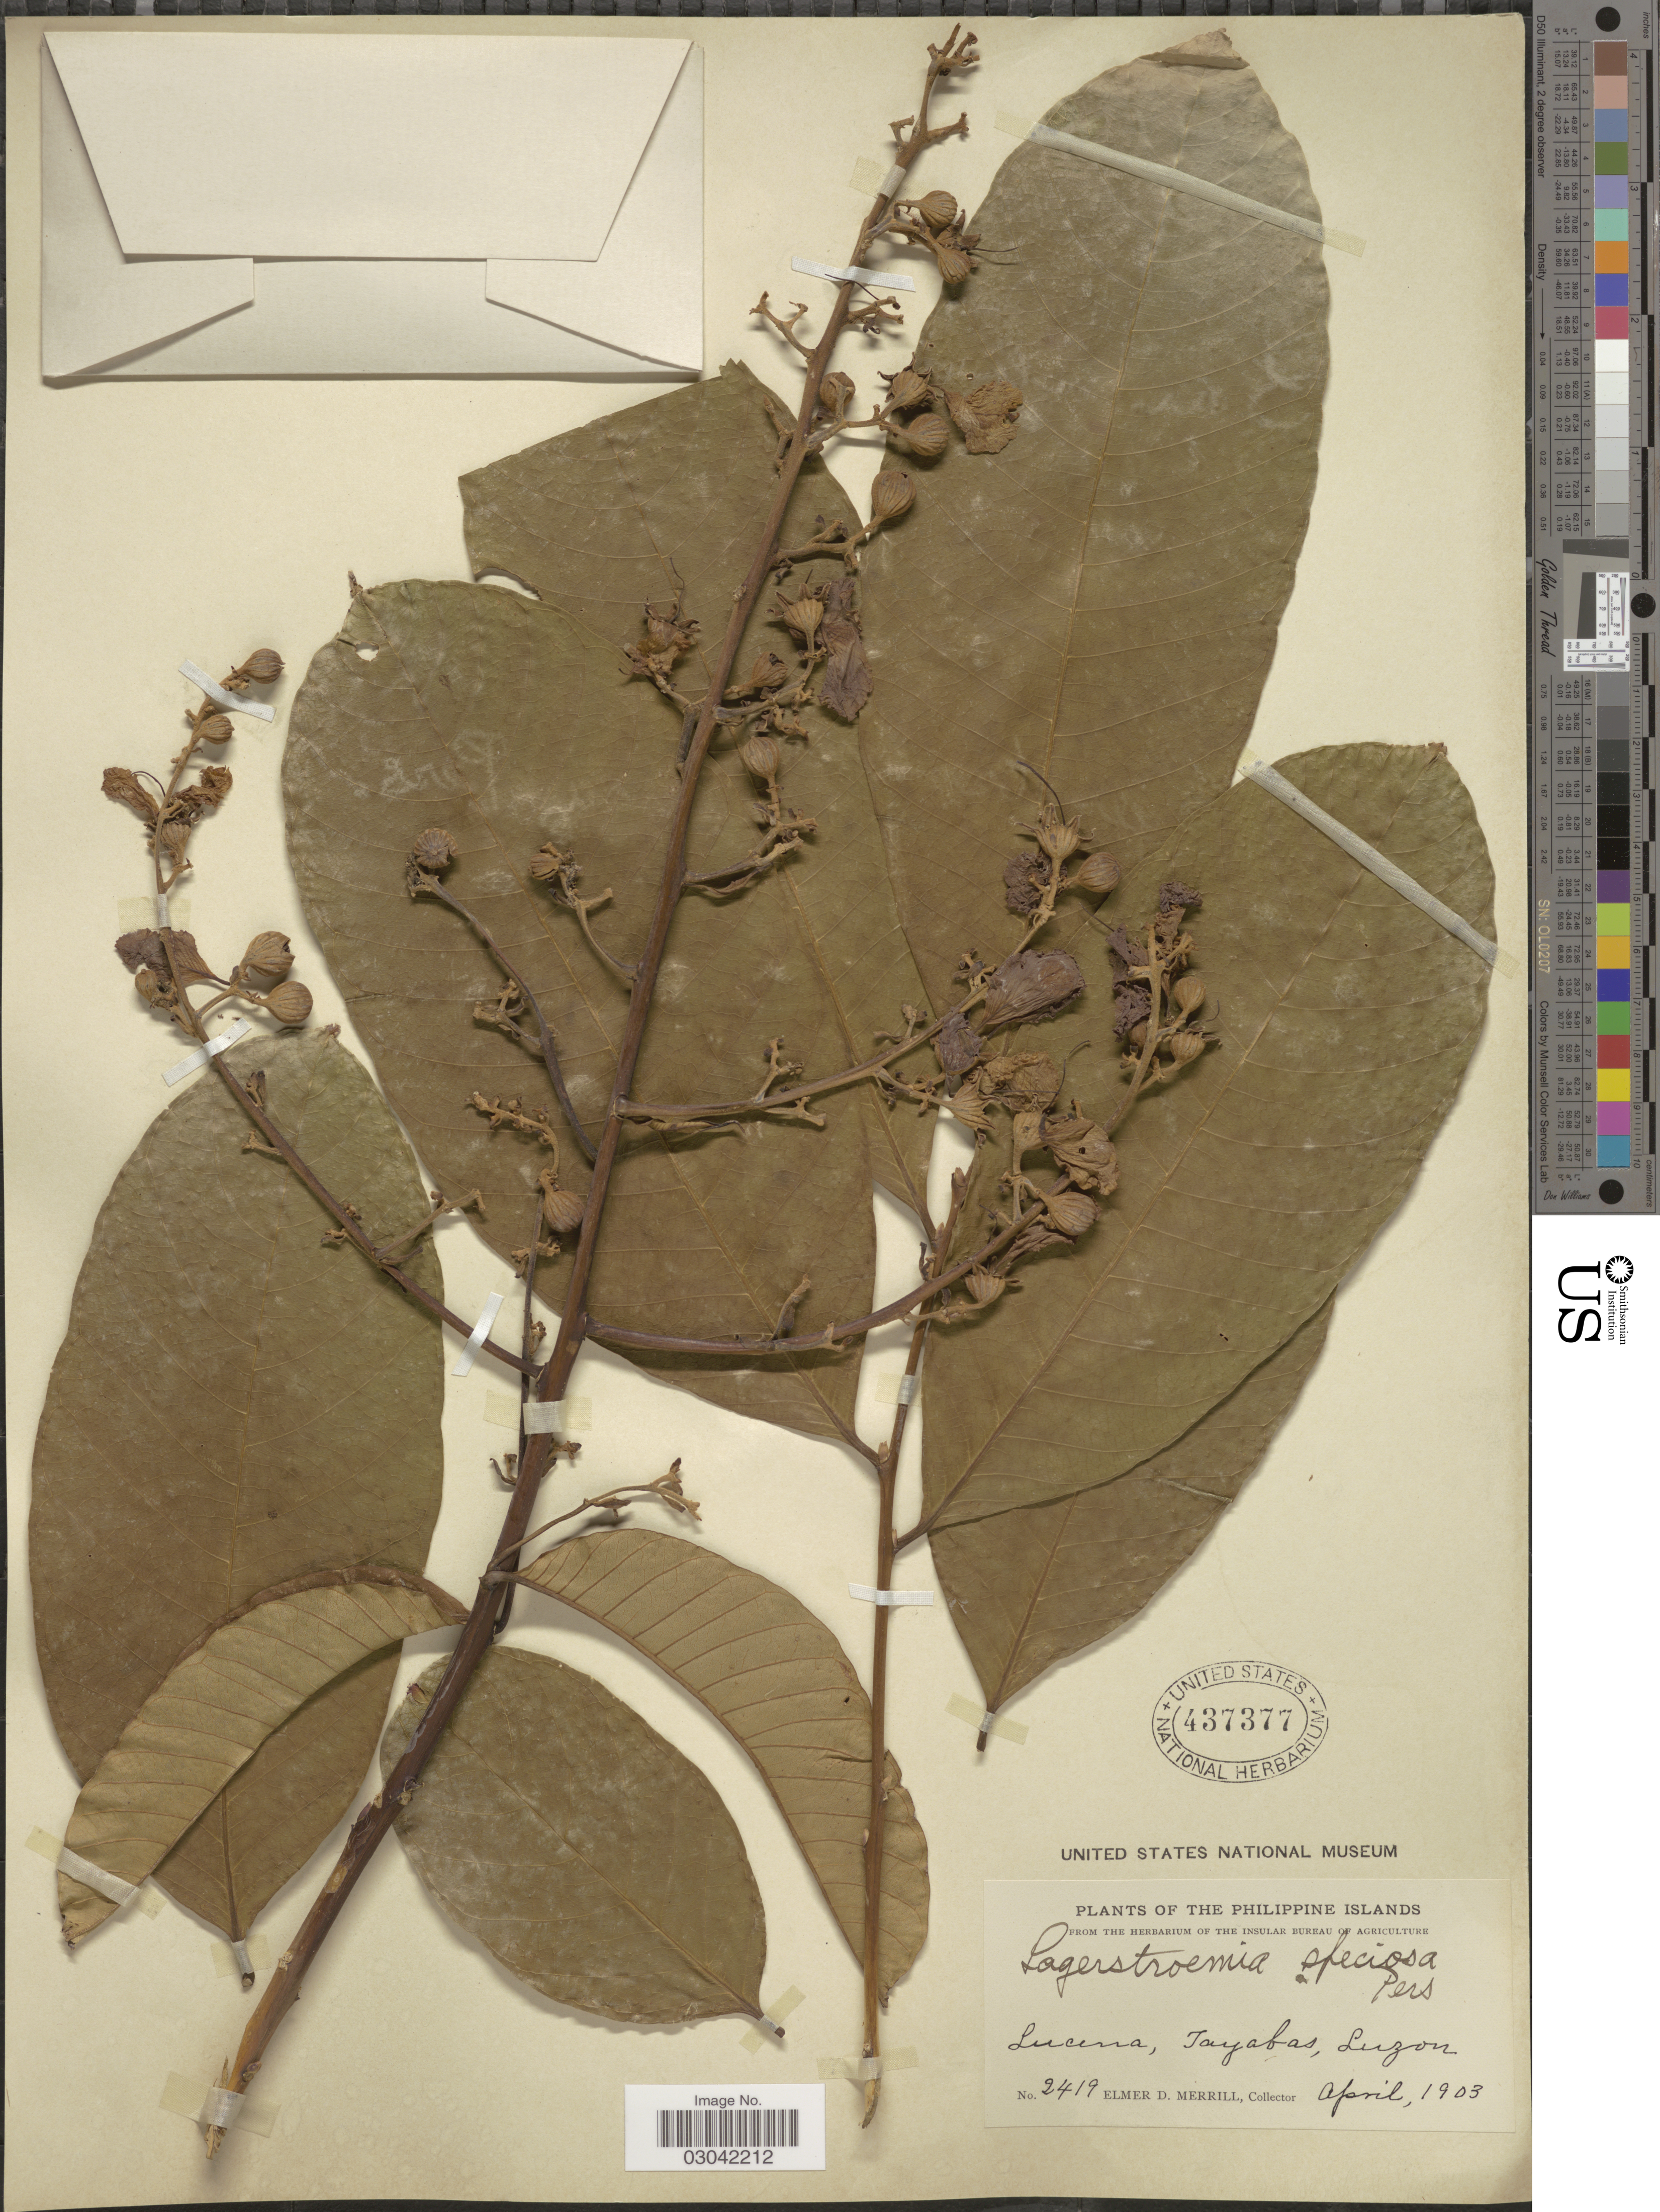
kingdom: Plantae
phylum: Tracheophyta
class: Magnoliopsida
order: Myrtales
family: Lythraceae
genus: Lagerstroemia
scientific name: Lagerstroemia speciosa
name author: (L.) Pers.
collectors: E. D. Merrill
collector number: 2419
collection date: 1903-04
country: Philippines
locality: Lucena, Tayabas, Luzon.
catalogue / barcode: US 437377